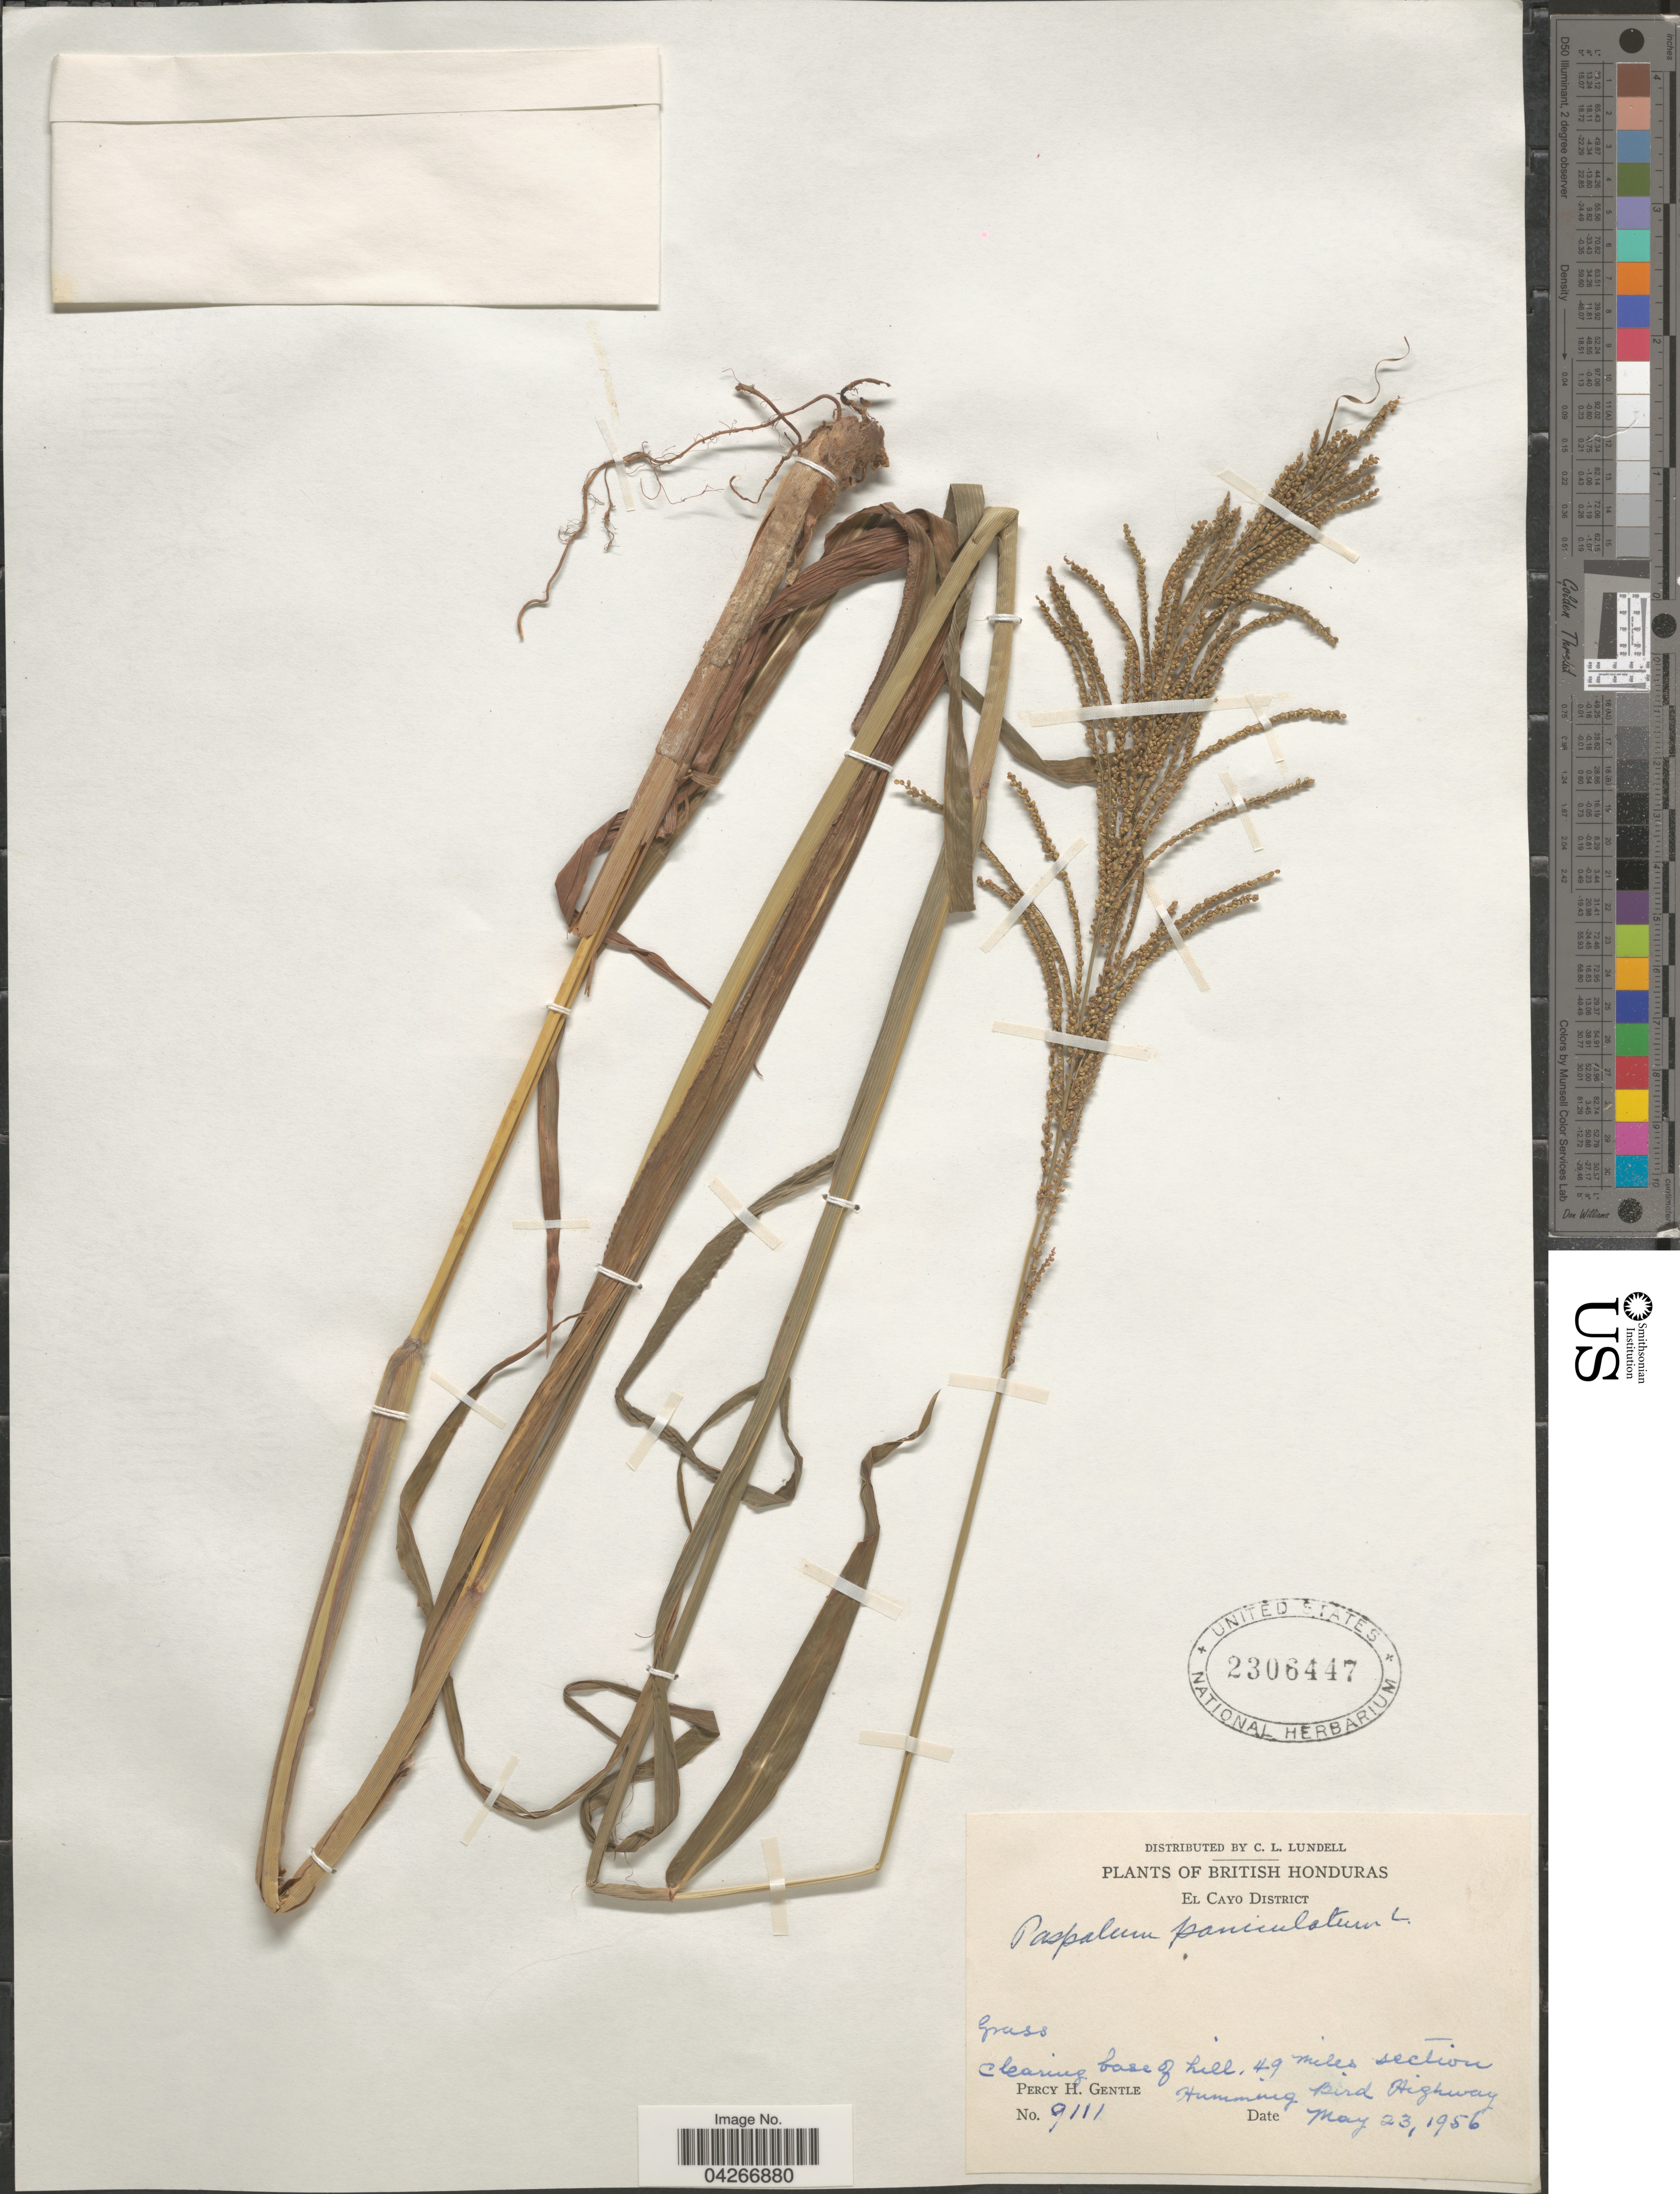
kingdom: Plantae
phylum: Tracheophyta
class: Liliopsida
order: Poales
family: Poaceae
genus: Paspalum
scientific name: Paspalum paniculatum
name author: L.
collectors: P. H. Gentle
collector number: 9111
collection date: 1956-05-23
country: Belize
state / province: Cayo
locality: British Honduras. El Cayo District. Clearing base of hill, 49 miles section. Humming Bird Highway.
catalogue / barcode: US 2306447